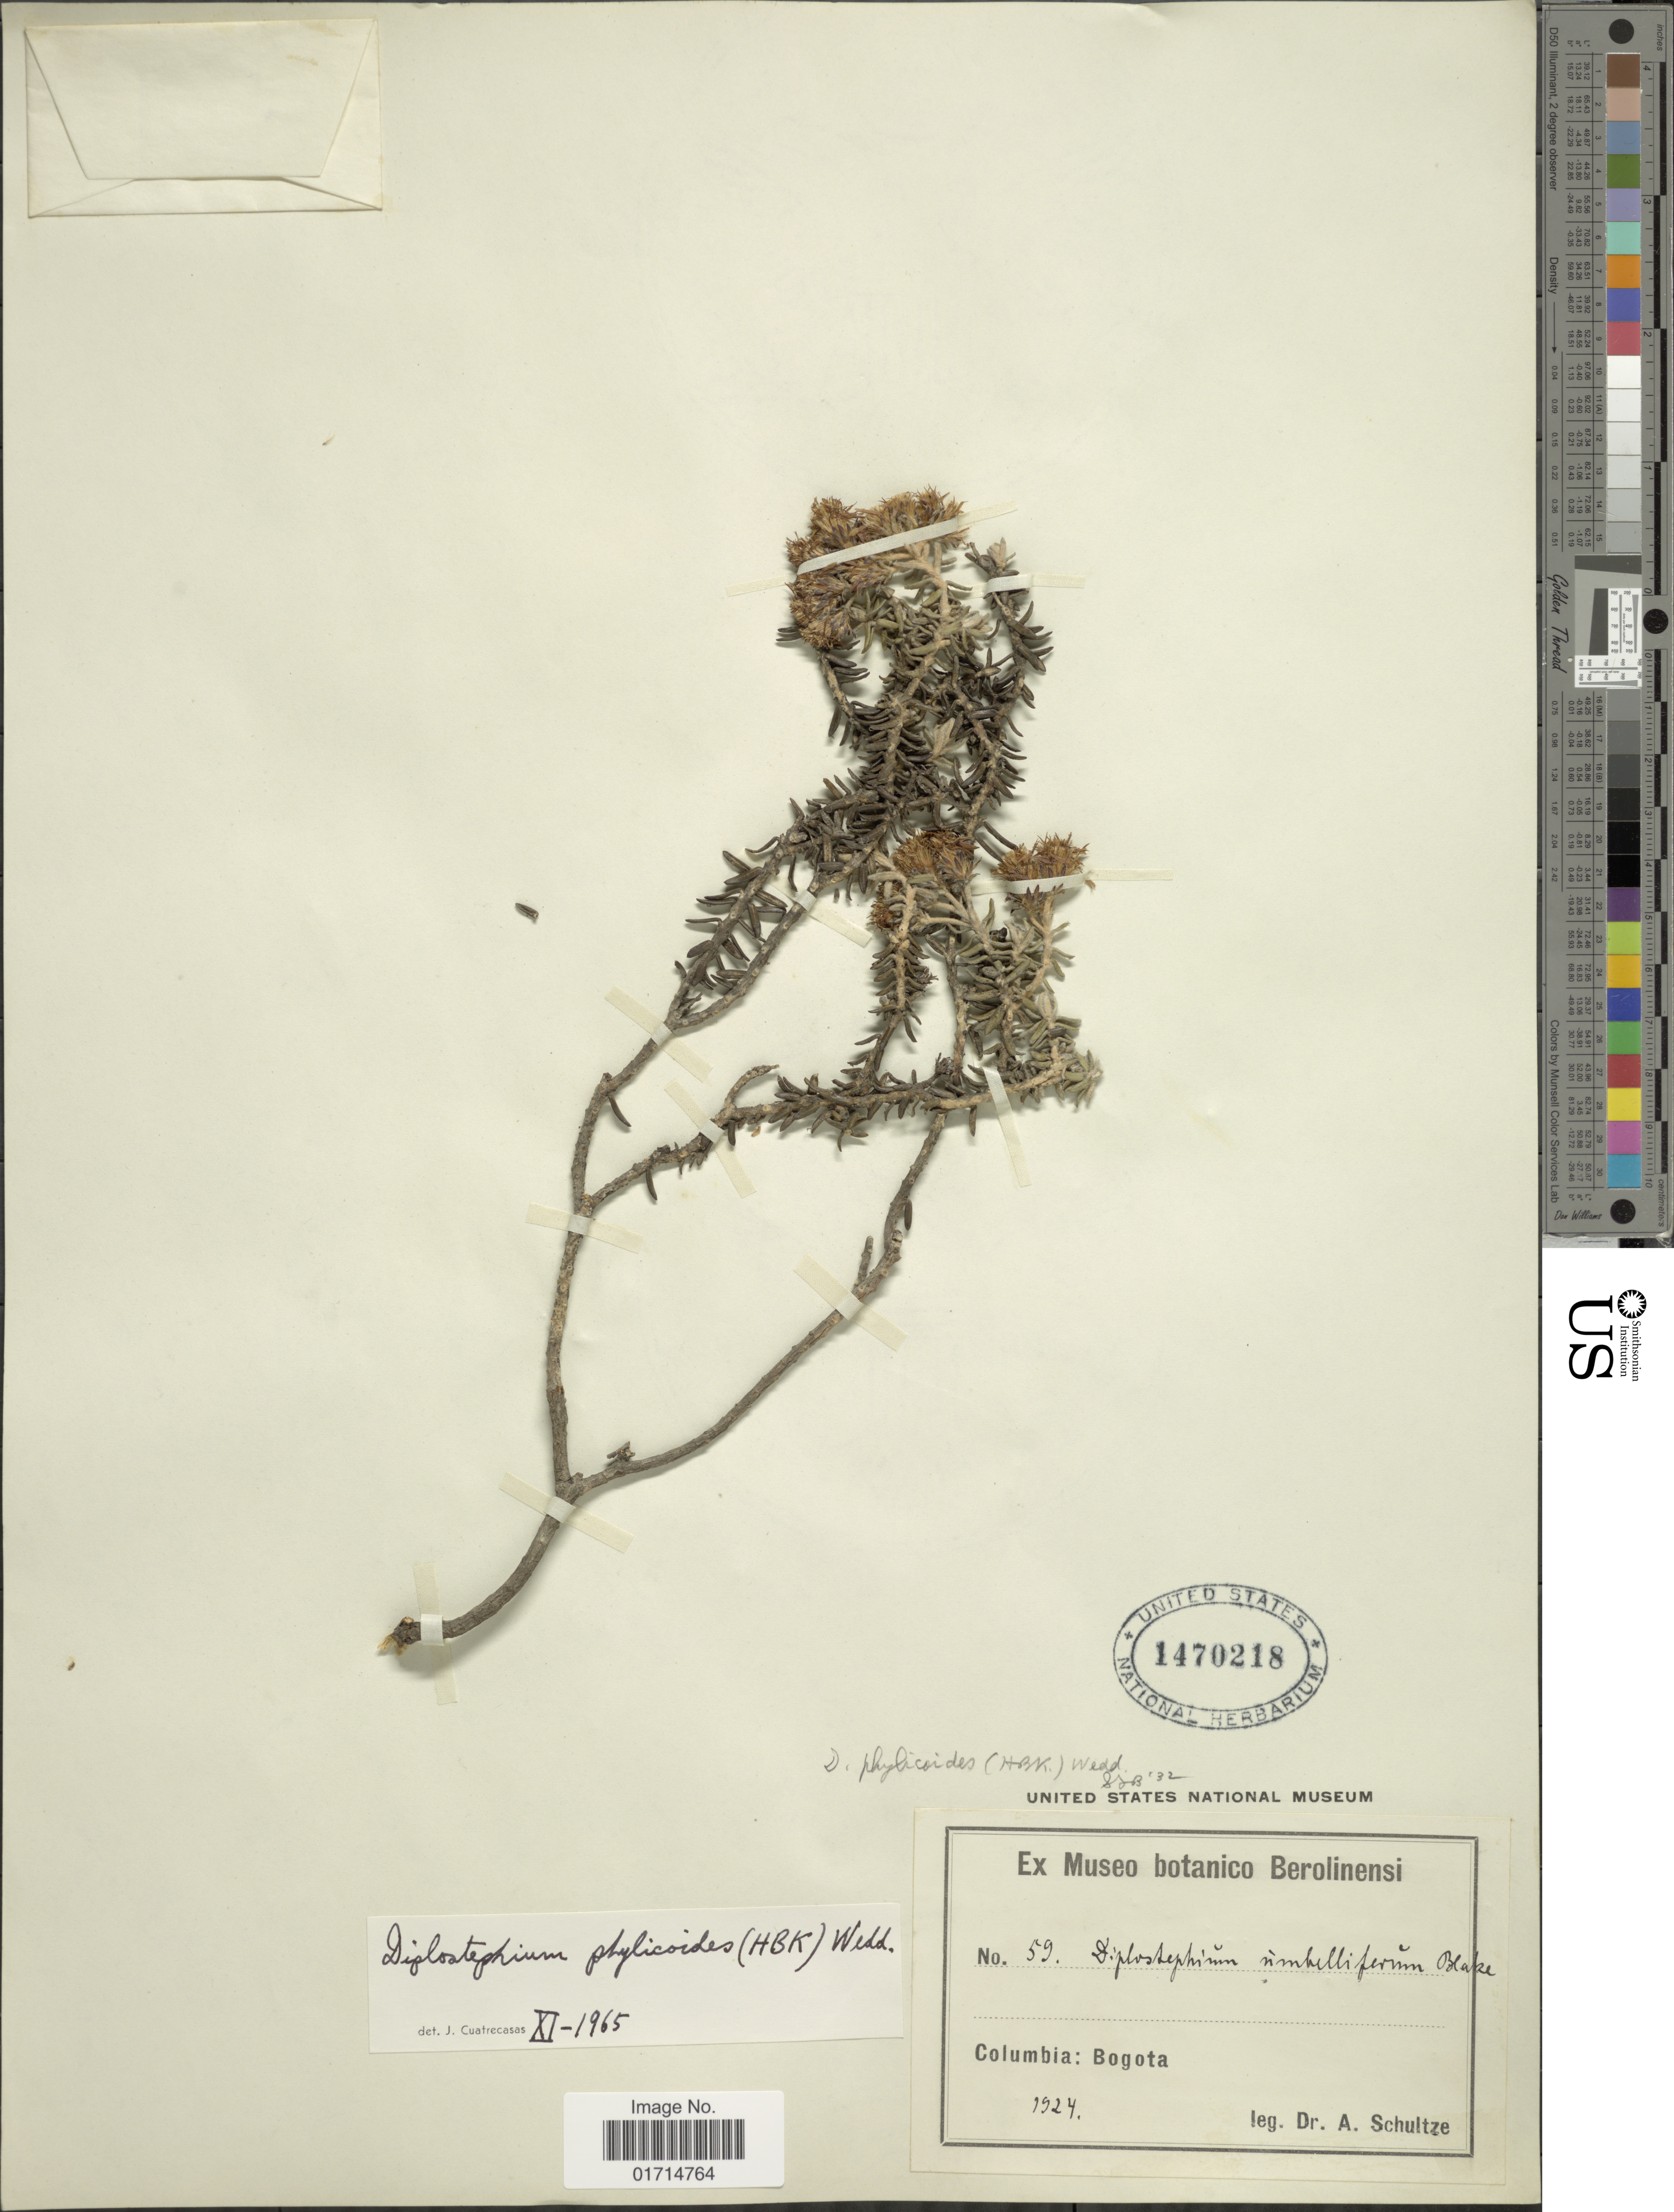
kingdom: Plantae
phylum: Tracheophyta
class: Magnoliopsida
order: Asterales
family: Asteraceae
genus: Diplostephium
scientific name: Diplostephium phylicoides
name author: (Kunth) Wedd.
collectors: A. Schultze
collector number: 59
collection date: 1924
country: Colombia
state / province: Bogota D.C.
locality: Bogota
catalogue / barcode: US 1470218